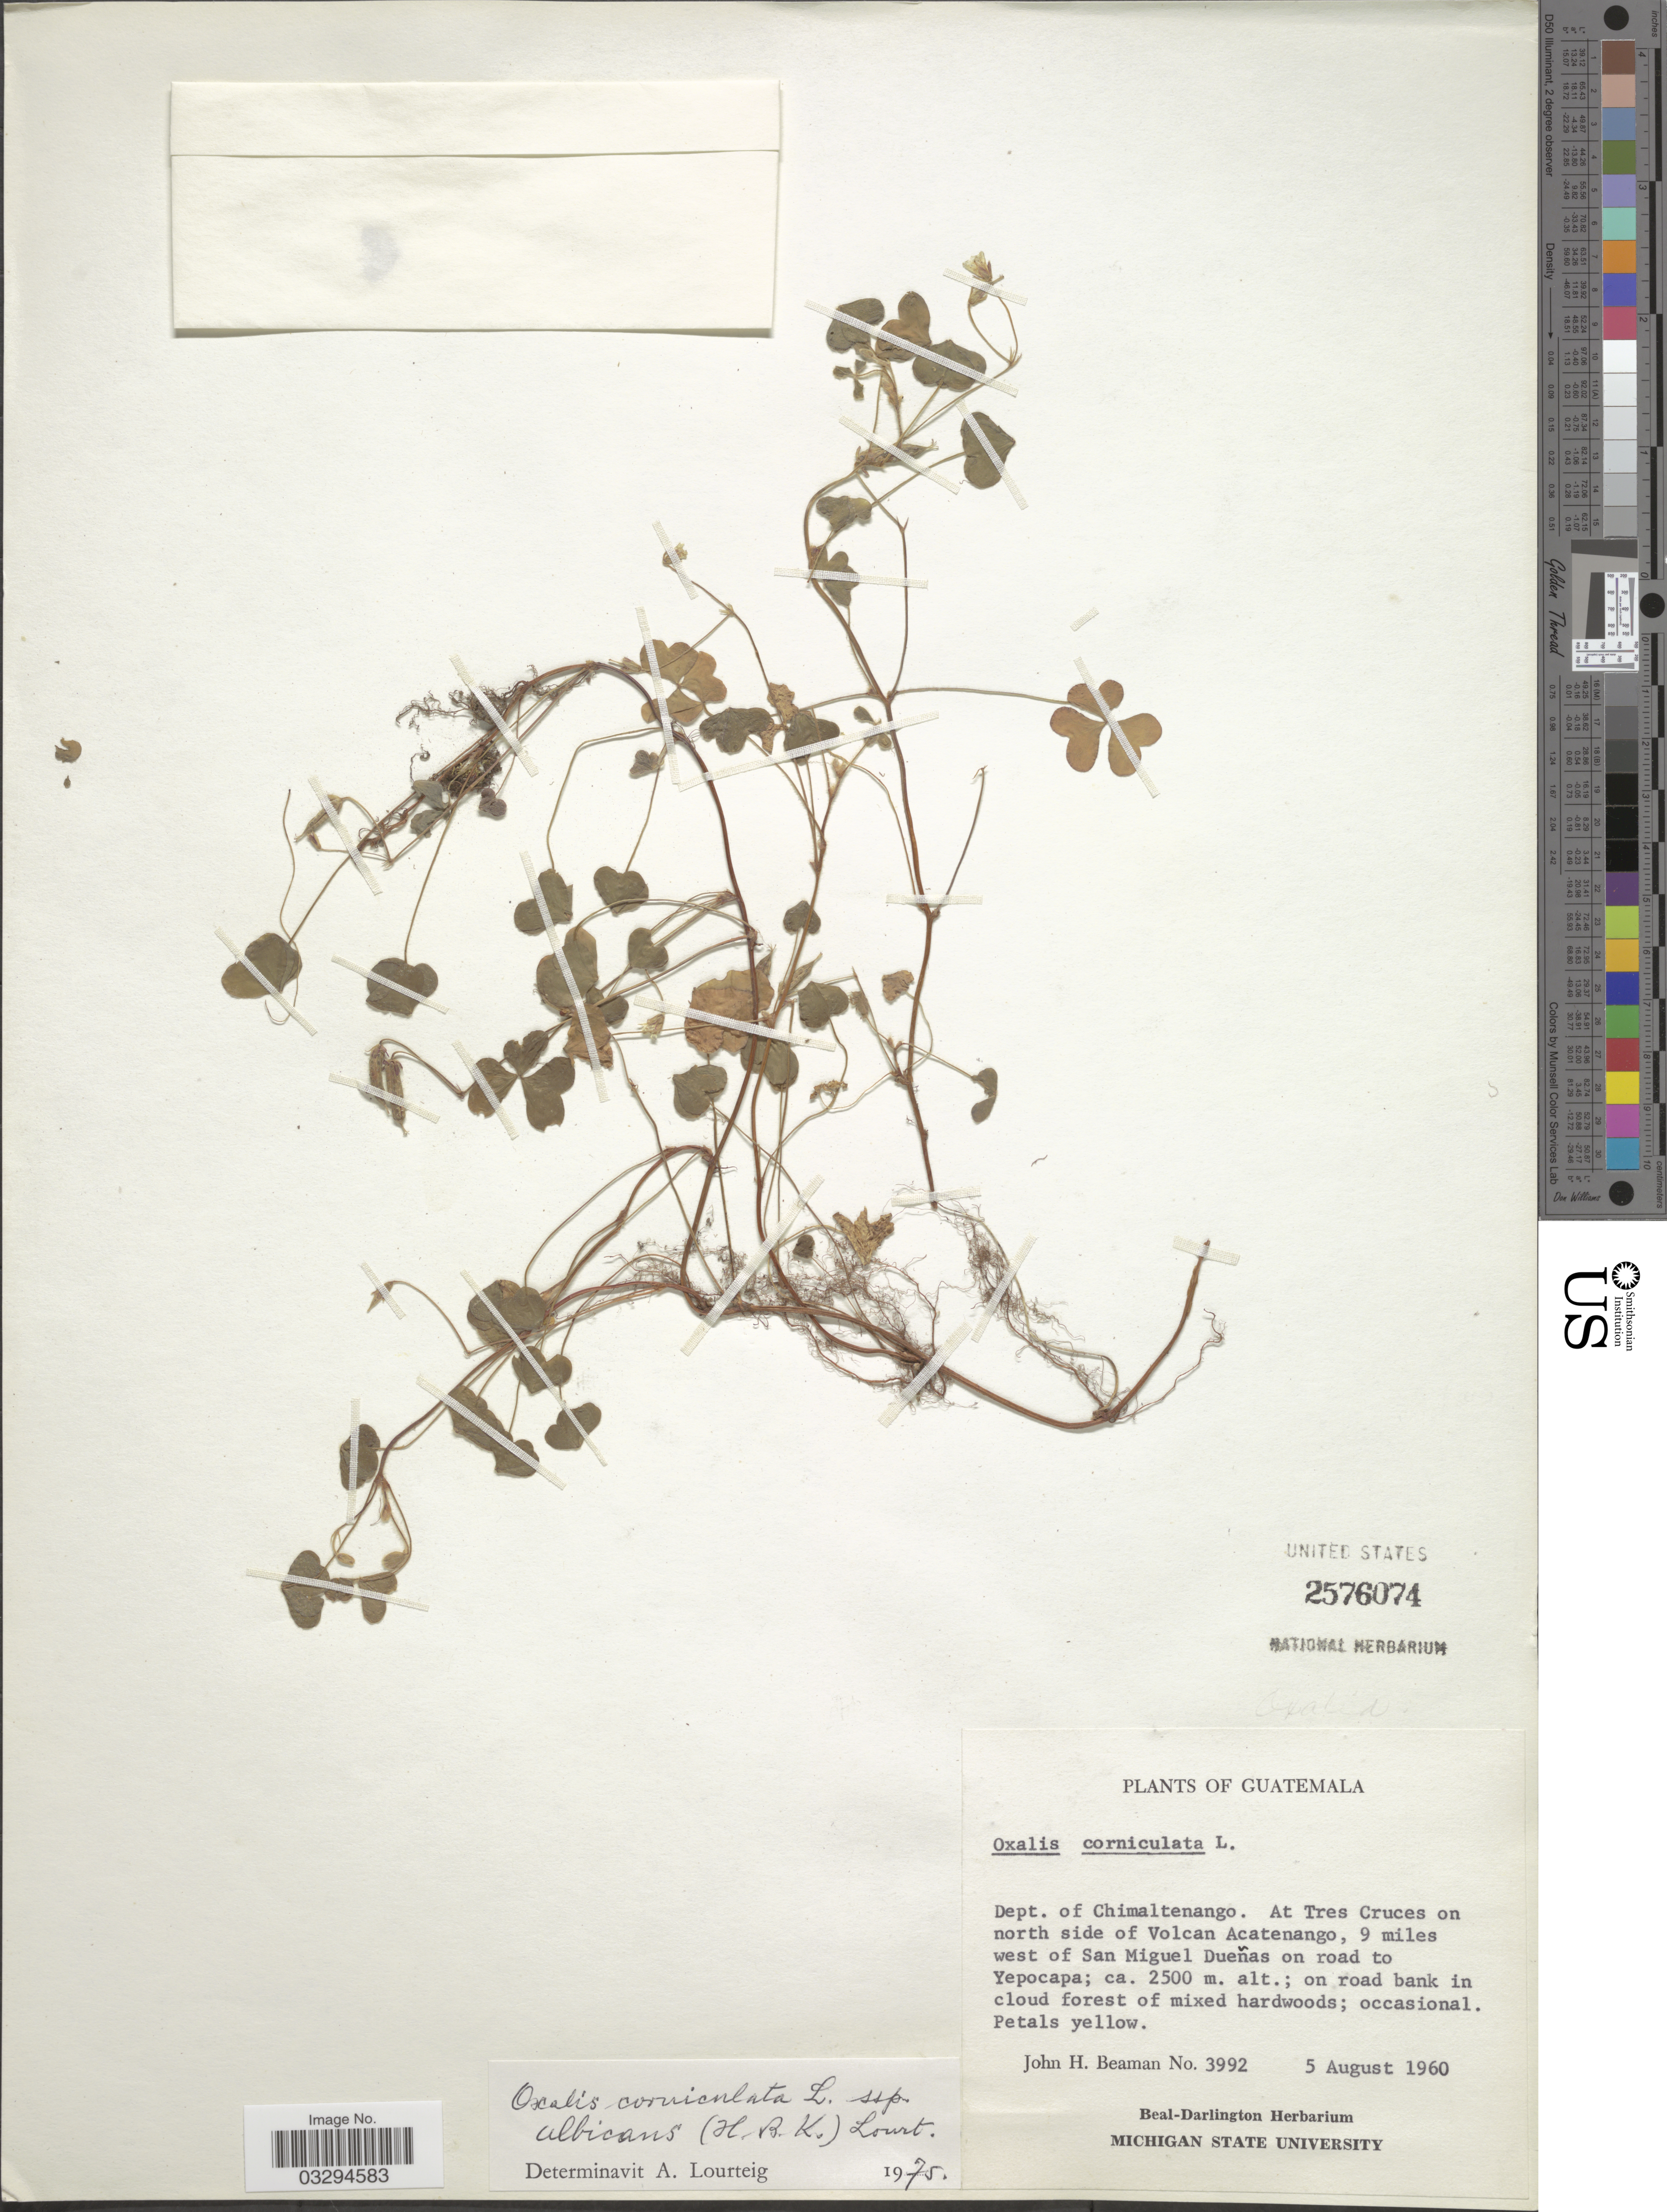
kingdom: Plantae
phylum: Tracheophyta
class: Magnoliopsida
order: Oxalidales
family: Oxalidaceae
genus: Oxalis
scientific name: Oxalis corniculata subsp. albicans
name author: (Kunth) Lourteig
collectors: J. H. Beaman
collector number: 3992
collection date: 1960-08-05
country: Guatemala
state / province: Chimaltenango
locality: Dept. of Chimaltenango. At Tres Cruces on north side of Volcan Acatenango, 9 miles west of San Miguel Dueñas on road to Yepocapa.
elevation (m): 2500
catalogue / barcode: US 2576074